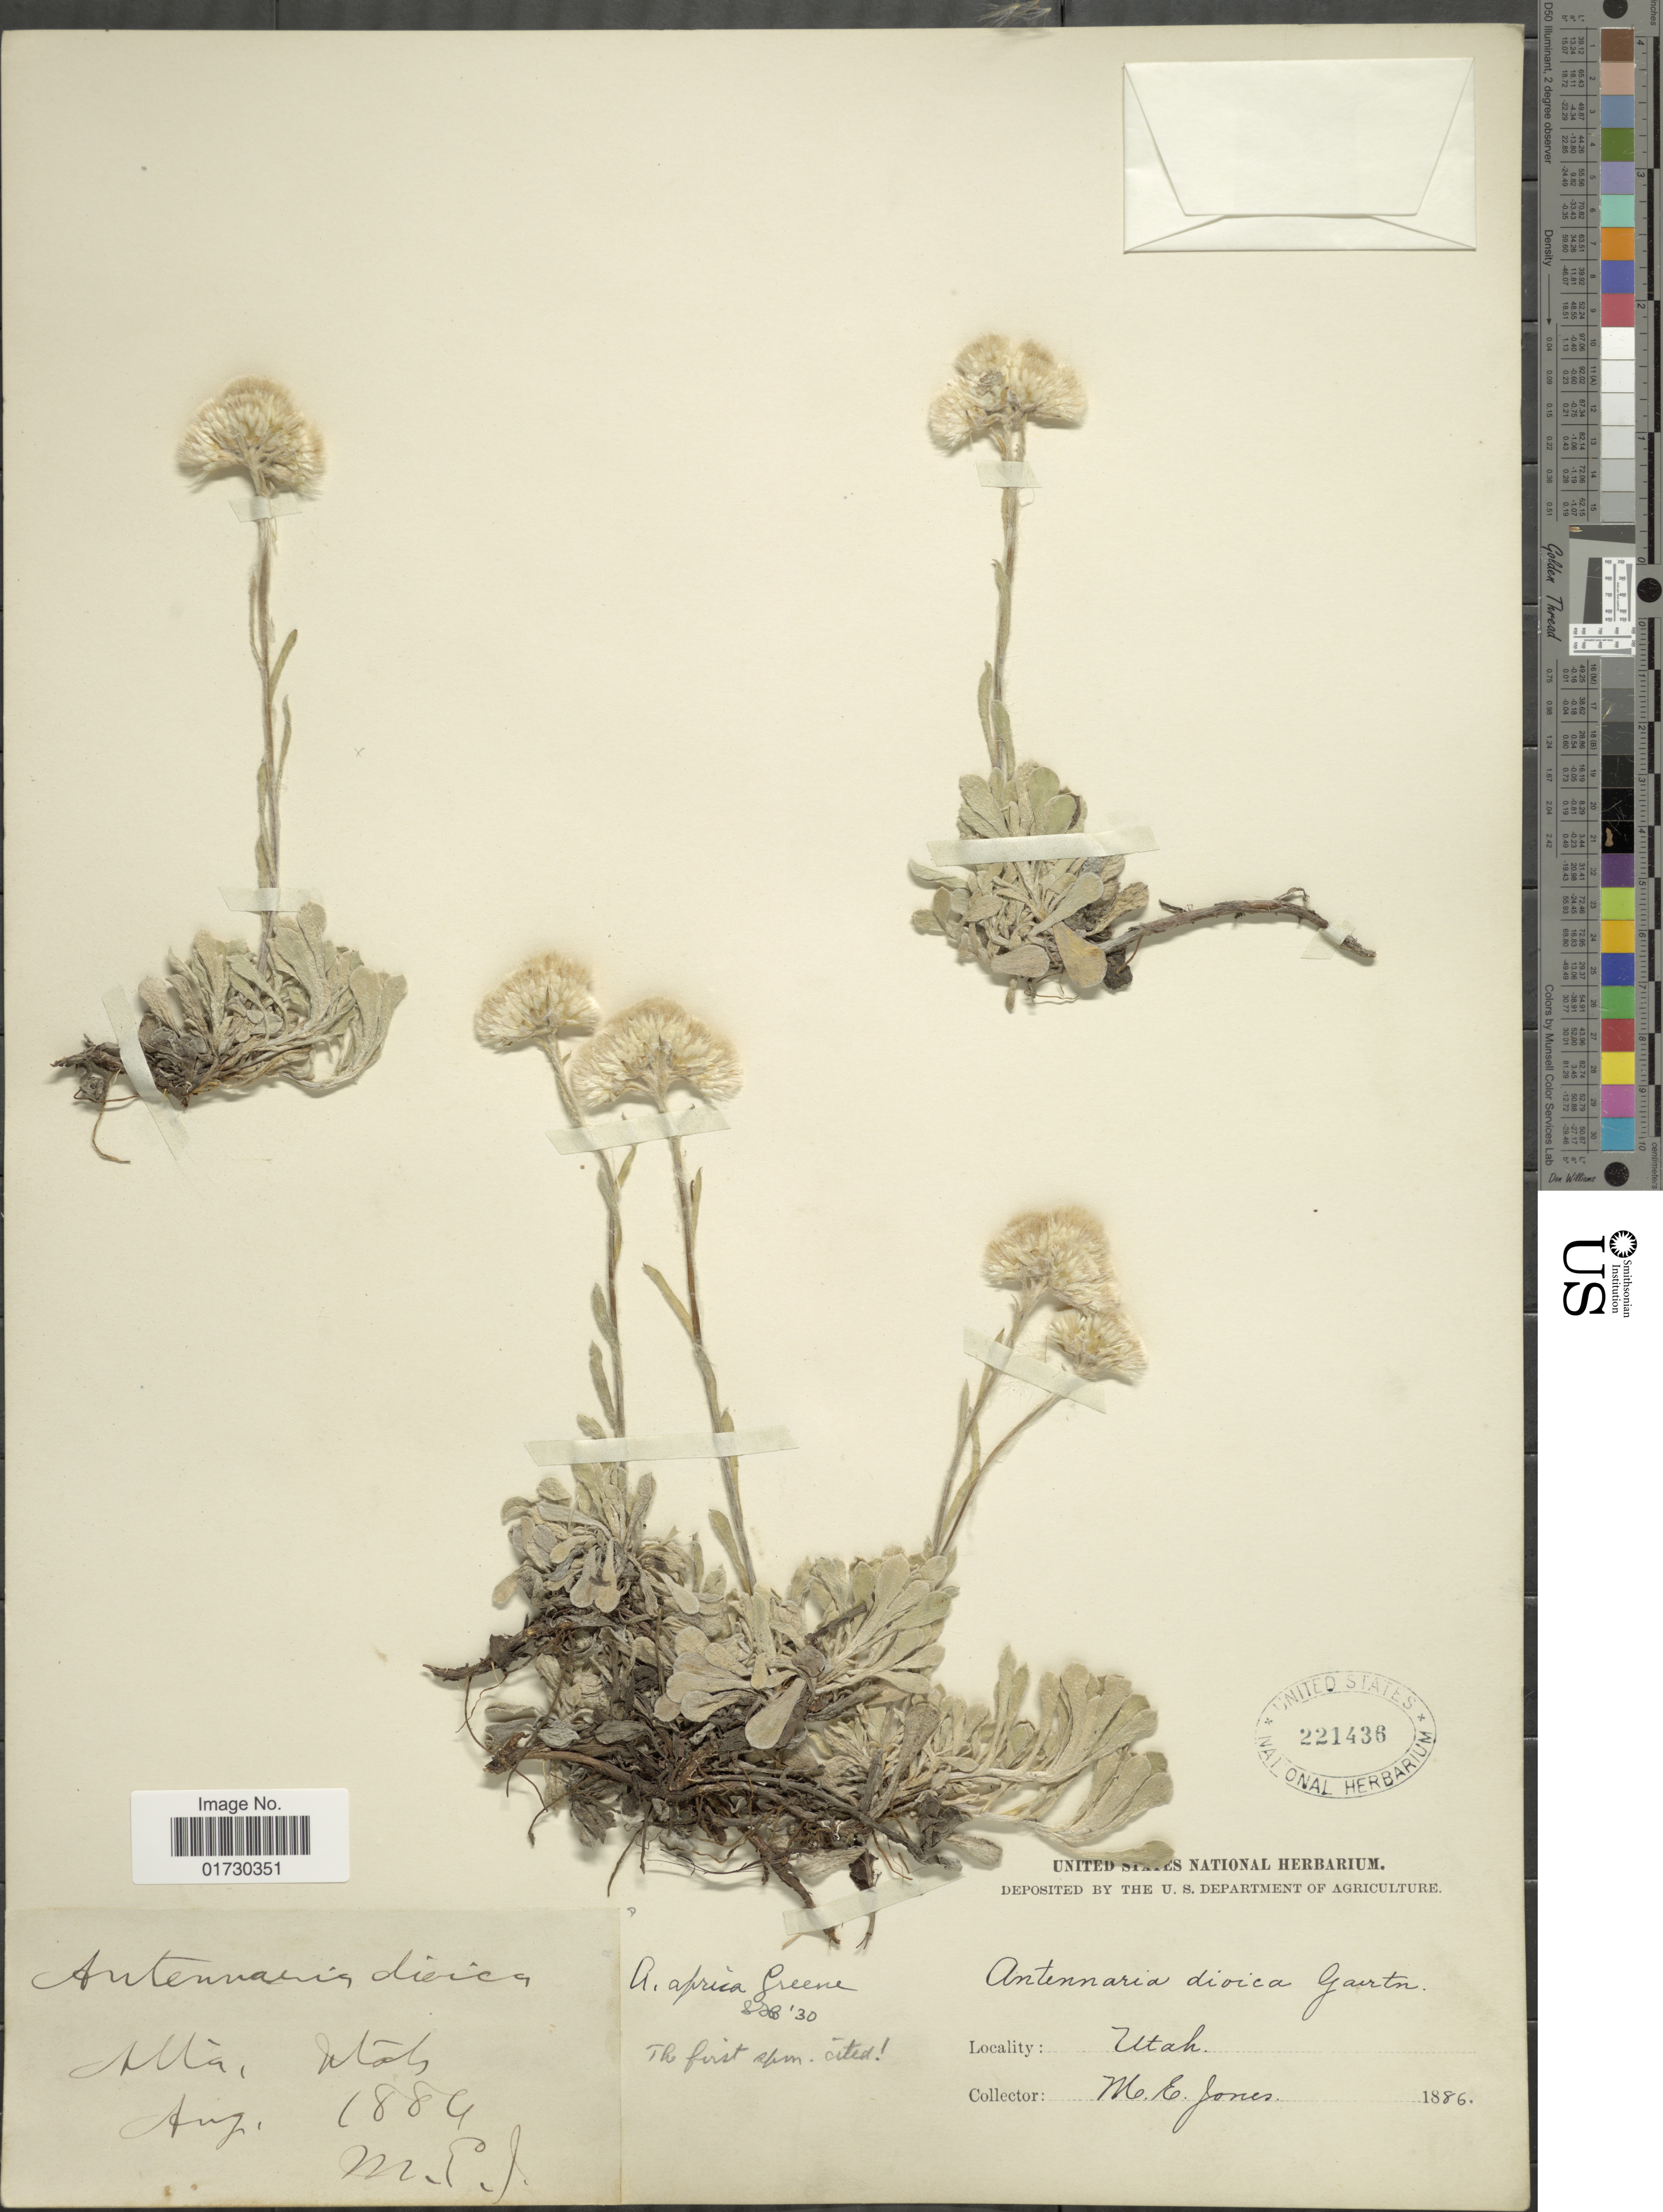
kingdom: Plantae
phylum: Tracheophyta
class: Magnoliopsida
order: Asterales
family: Asteraceae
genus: Antennaria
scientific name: Antennaria aprica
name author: Greene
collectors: M. E. Jones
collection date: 1884-08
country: United States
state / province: Utah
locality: Alla, Utah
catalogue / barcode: US 221436